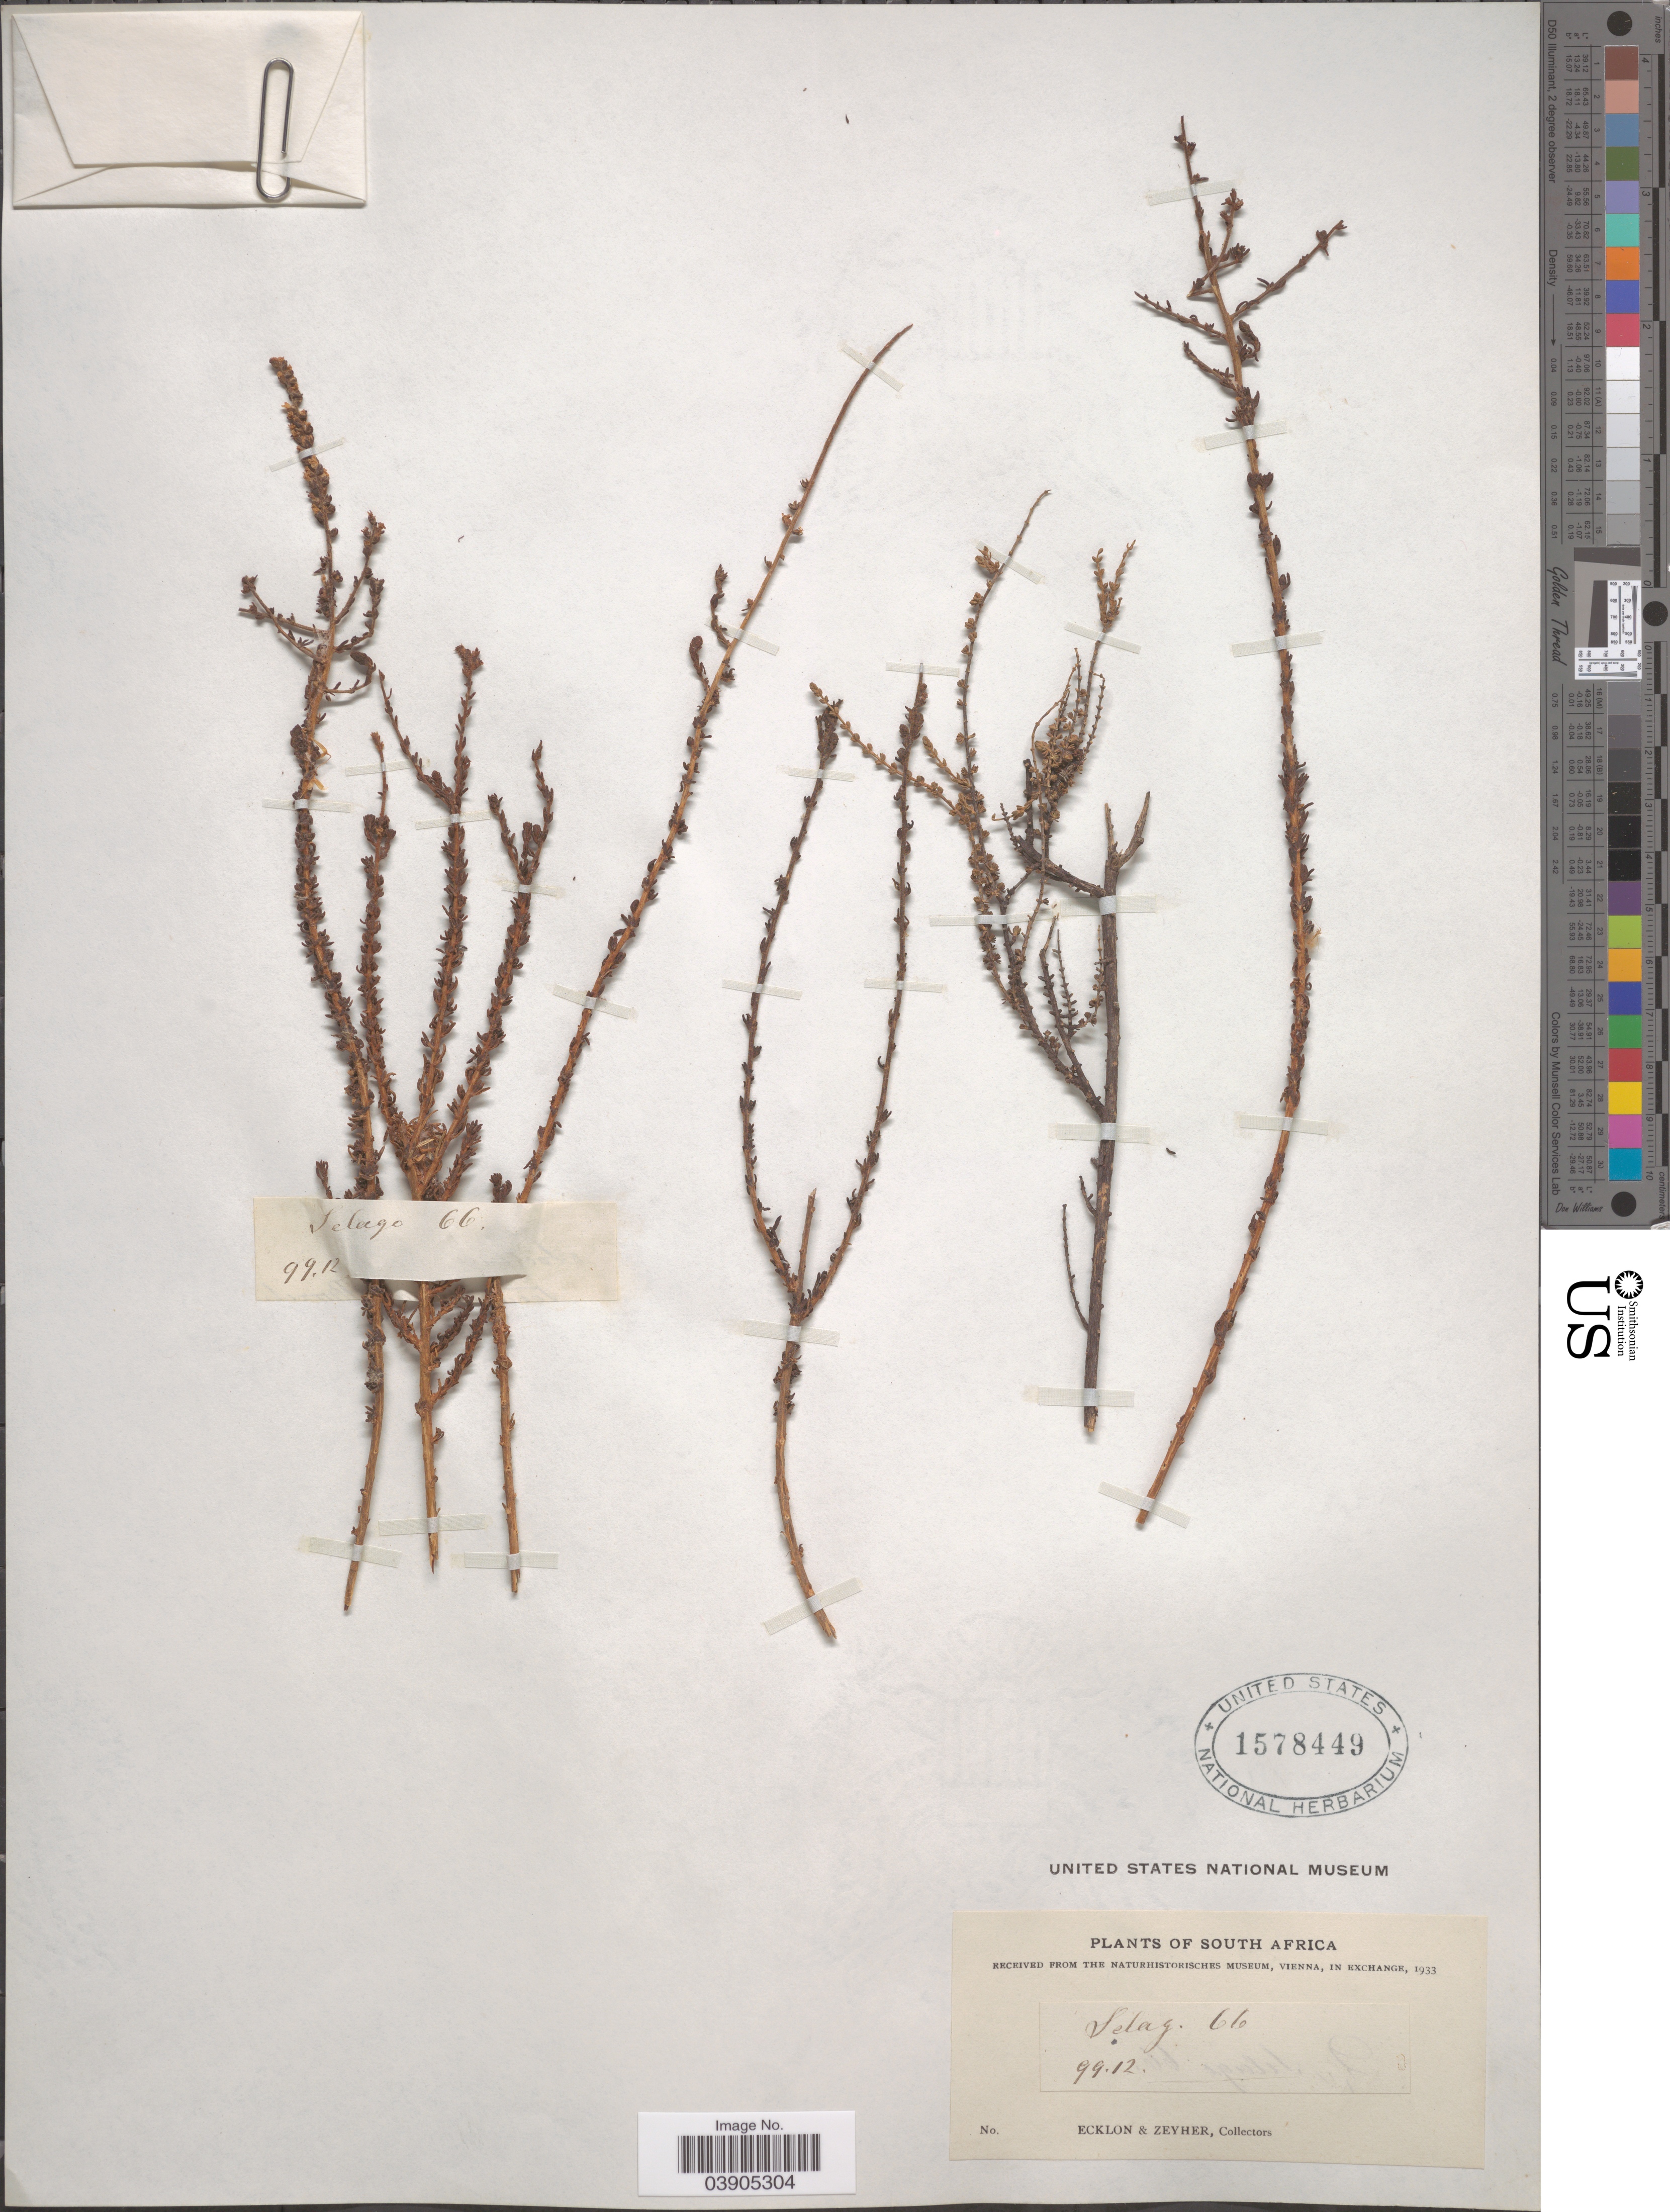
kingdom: Plantae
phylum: Tracheophyta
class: Magnoliopsida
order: Lamiales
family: Scrophulariaceae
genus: Selago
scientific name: Selago sp.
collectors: -. Ecklon & -. Zeyher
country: South Africa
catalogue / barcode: US 1578449